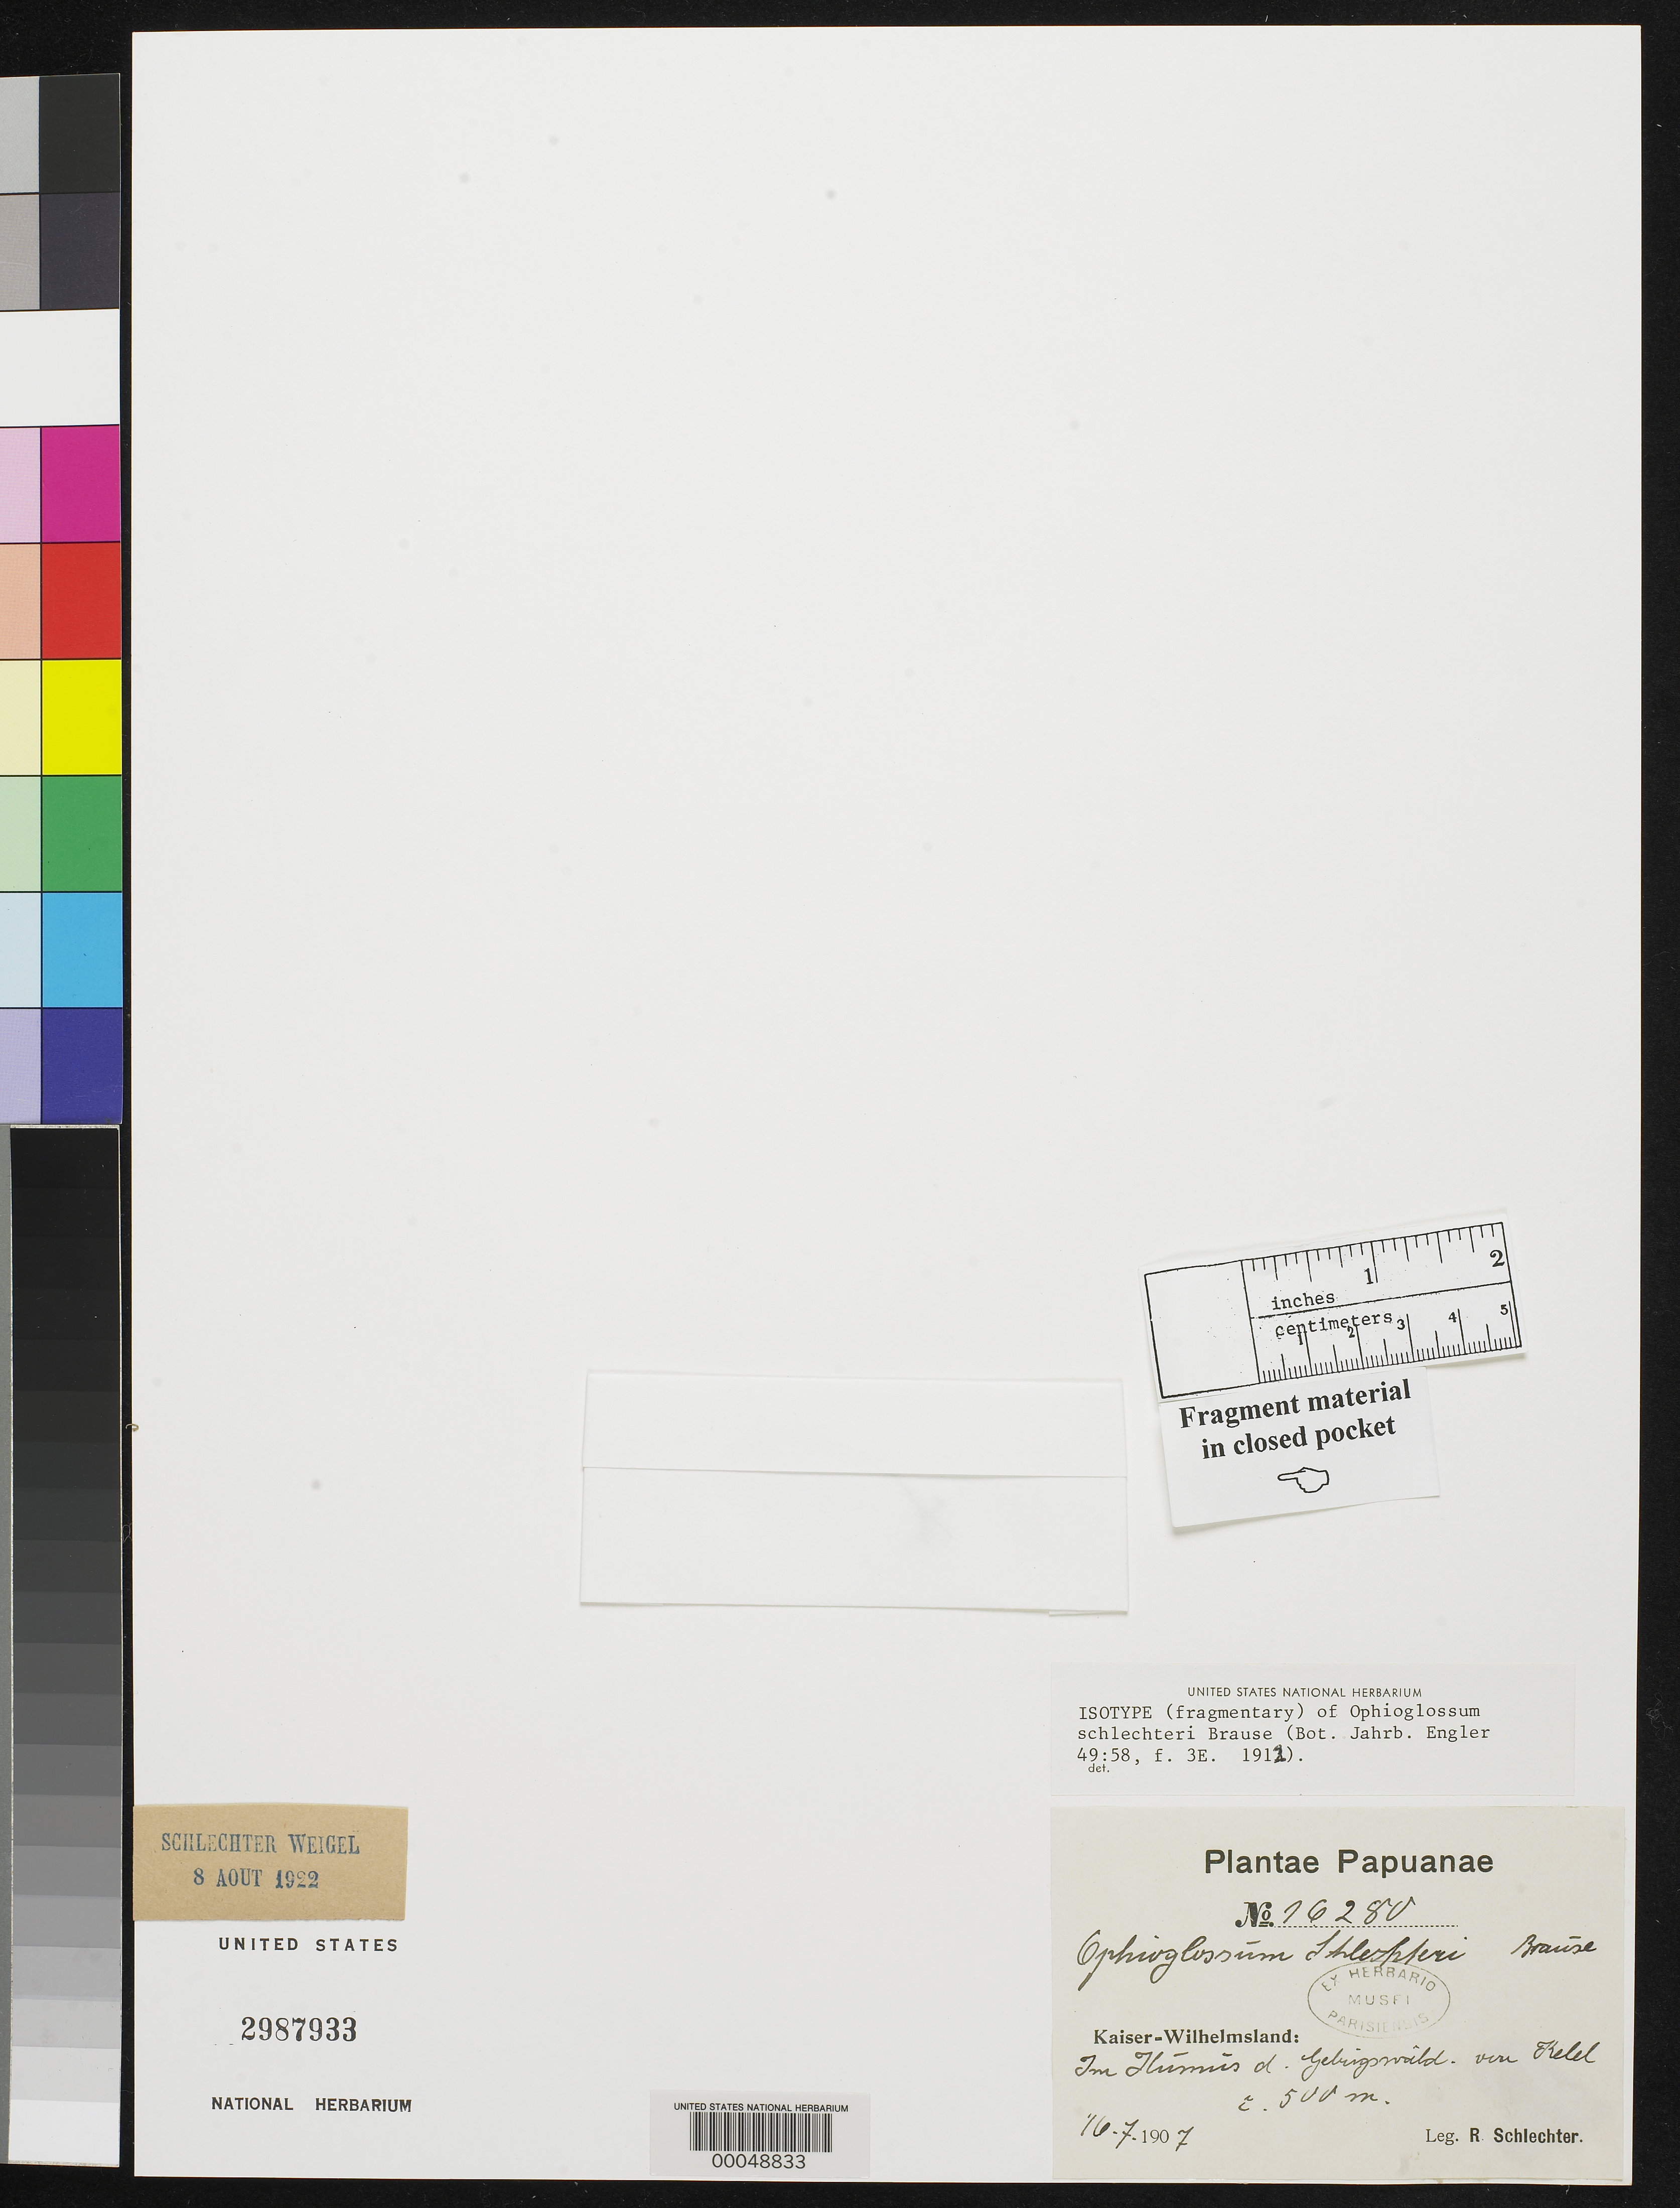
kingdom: Plantae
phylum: Tracheophyta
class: Polypodiopsida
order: Ophioglossales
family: Ophioglossaceae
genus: Ophioglossum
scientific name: Ophioglossum schlechteri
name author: Brause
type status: Isotype Fragment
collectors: F. R. R. Schlechter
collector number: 16280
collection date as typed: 16 Jul 1907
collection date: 1907-07-16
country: Papua New Guinea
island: New Guinea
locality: Kaiser-Wilhelmsland, Kelel.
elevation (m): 500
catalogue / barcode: US 2987933